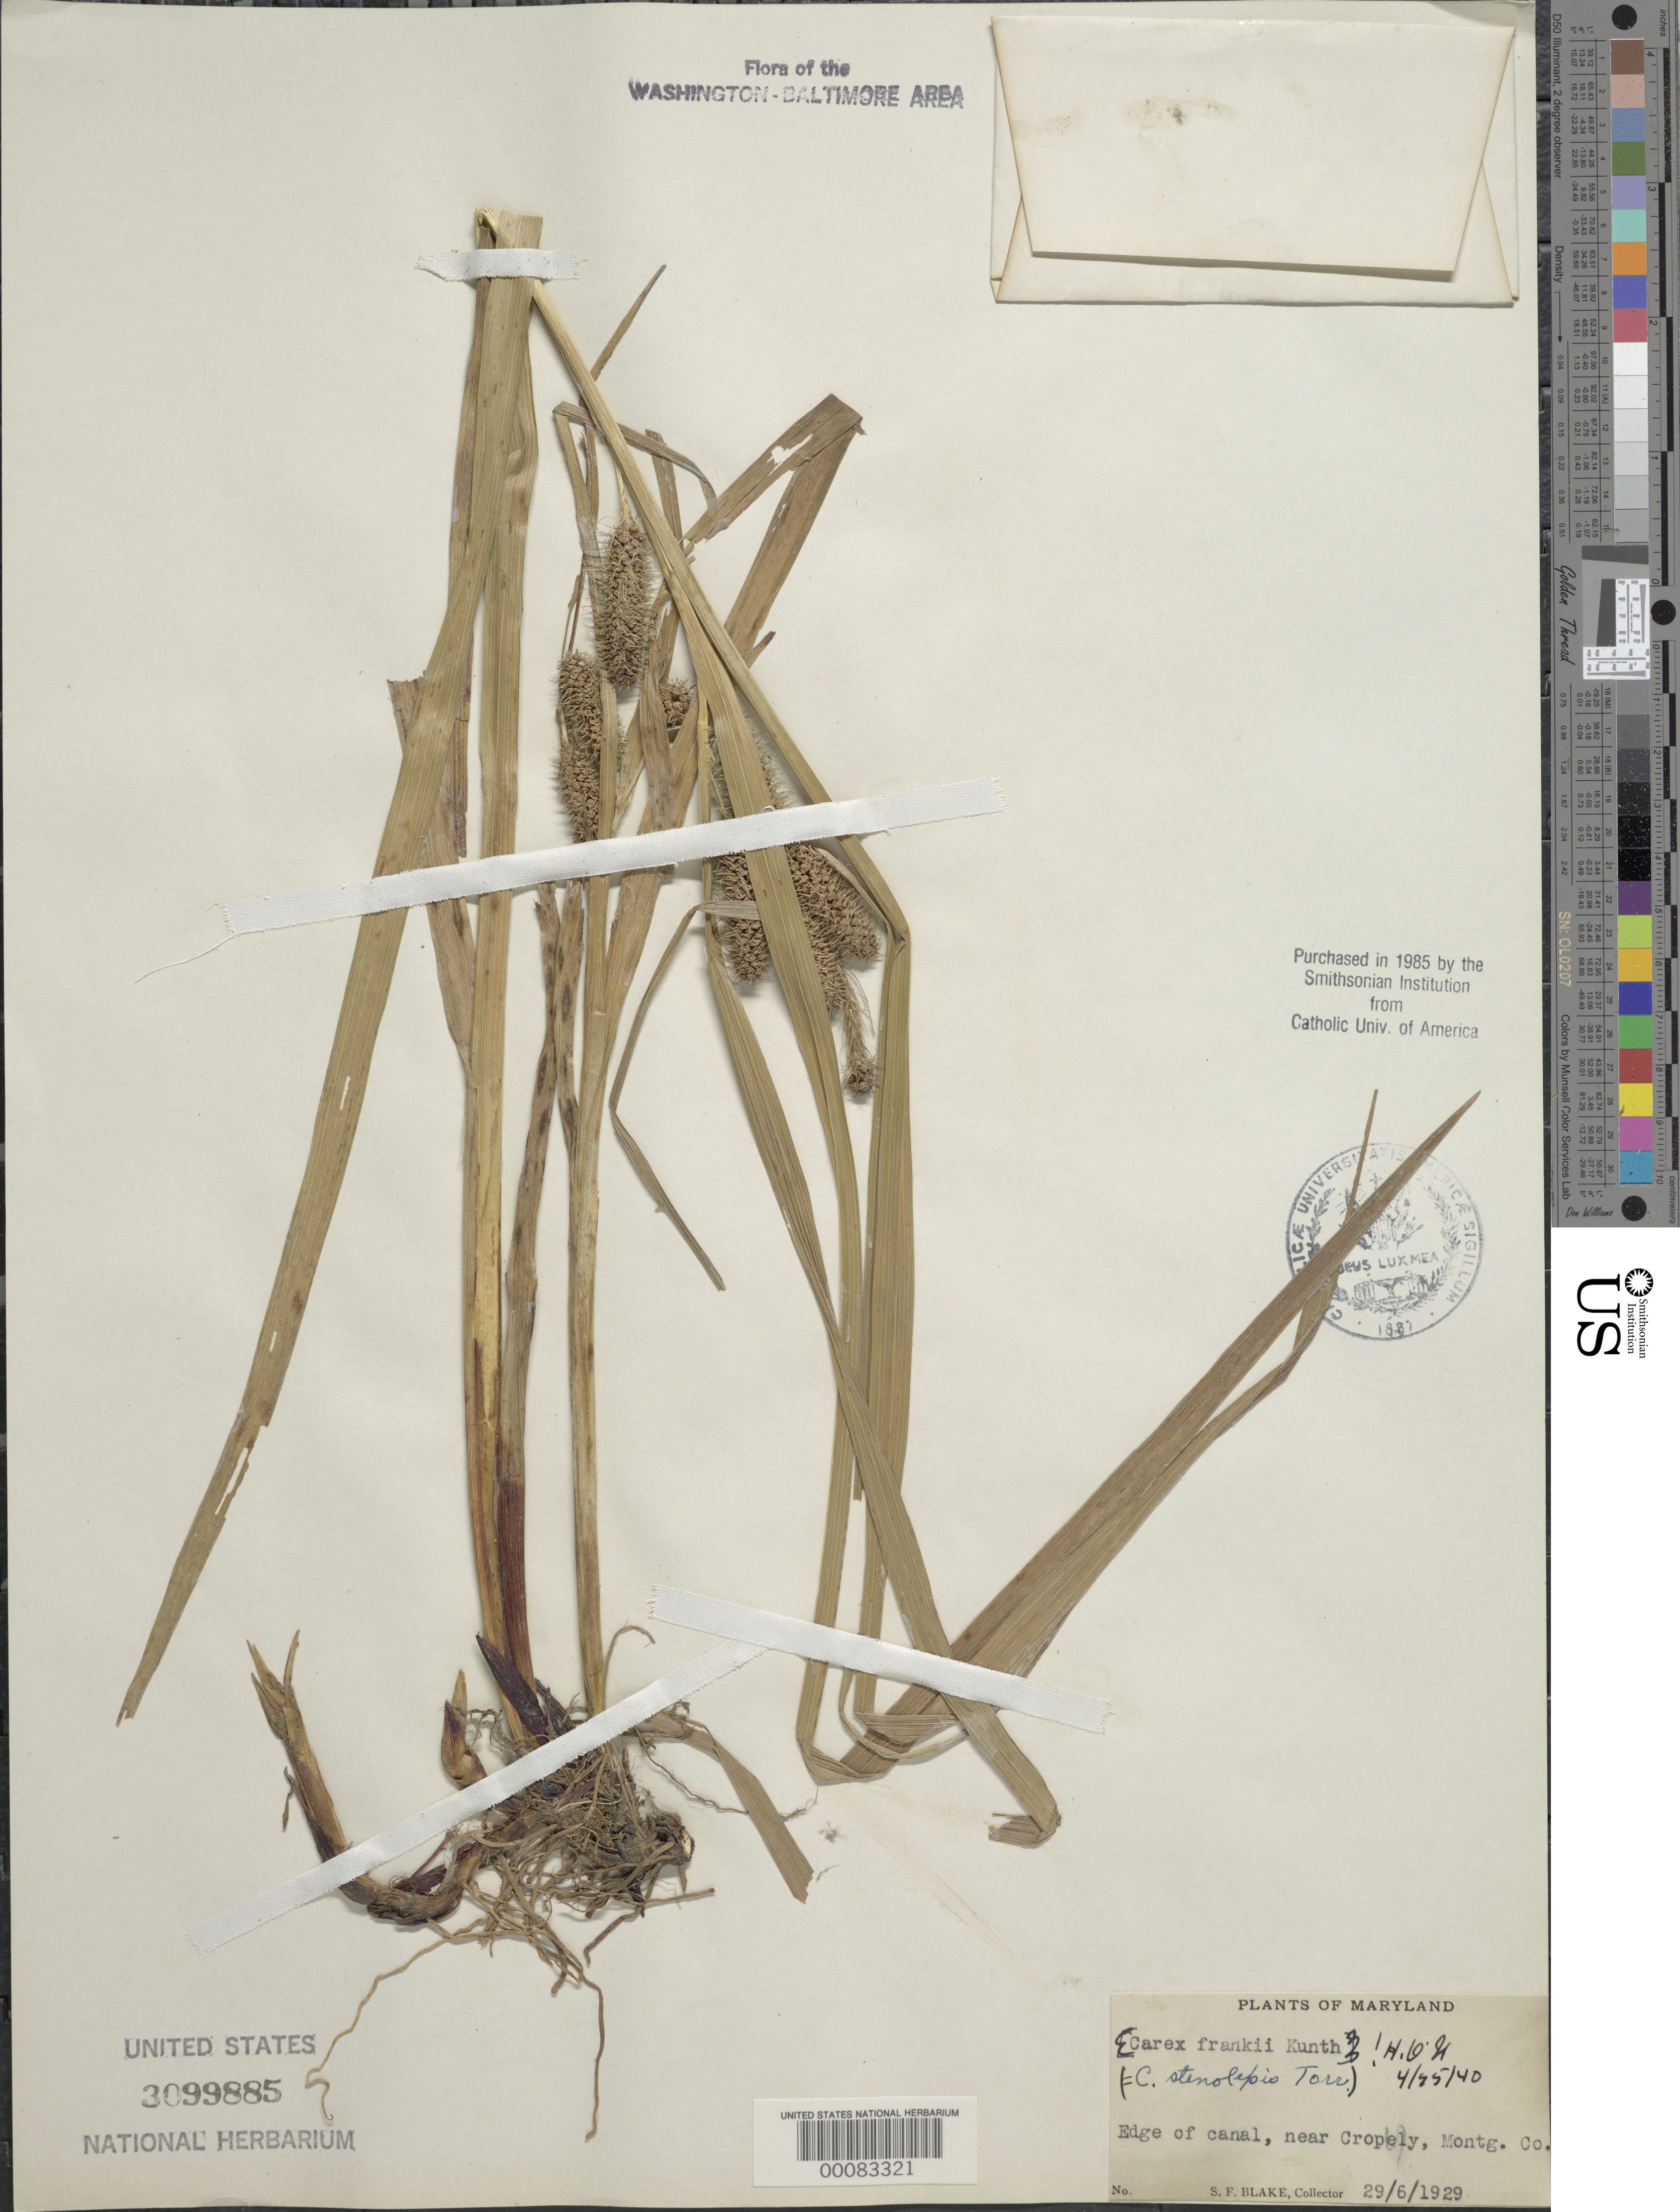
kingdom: Plantae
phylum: Tracheophyta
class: Liliopsida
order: Poales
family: Cyperaceae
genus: Carex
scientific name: Carex frankii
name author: Kunth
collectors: S. Blake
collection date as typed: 29 Jun 1929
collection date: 1929-06-29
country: United States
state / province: Maryland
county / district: Montgomery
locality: Canal near Cropley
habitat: Canal edge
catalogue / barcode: US 3099885